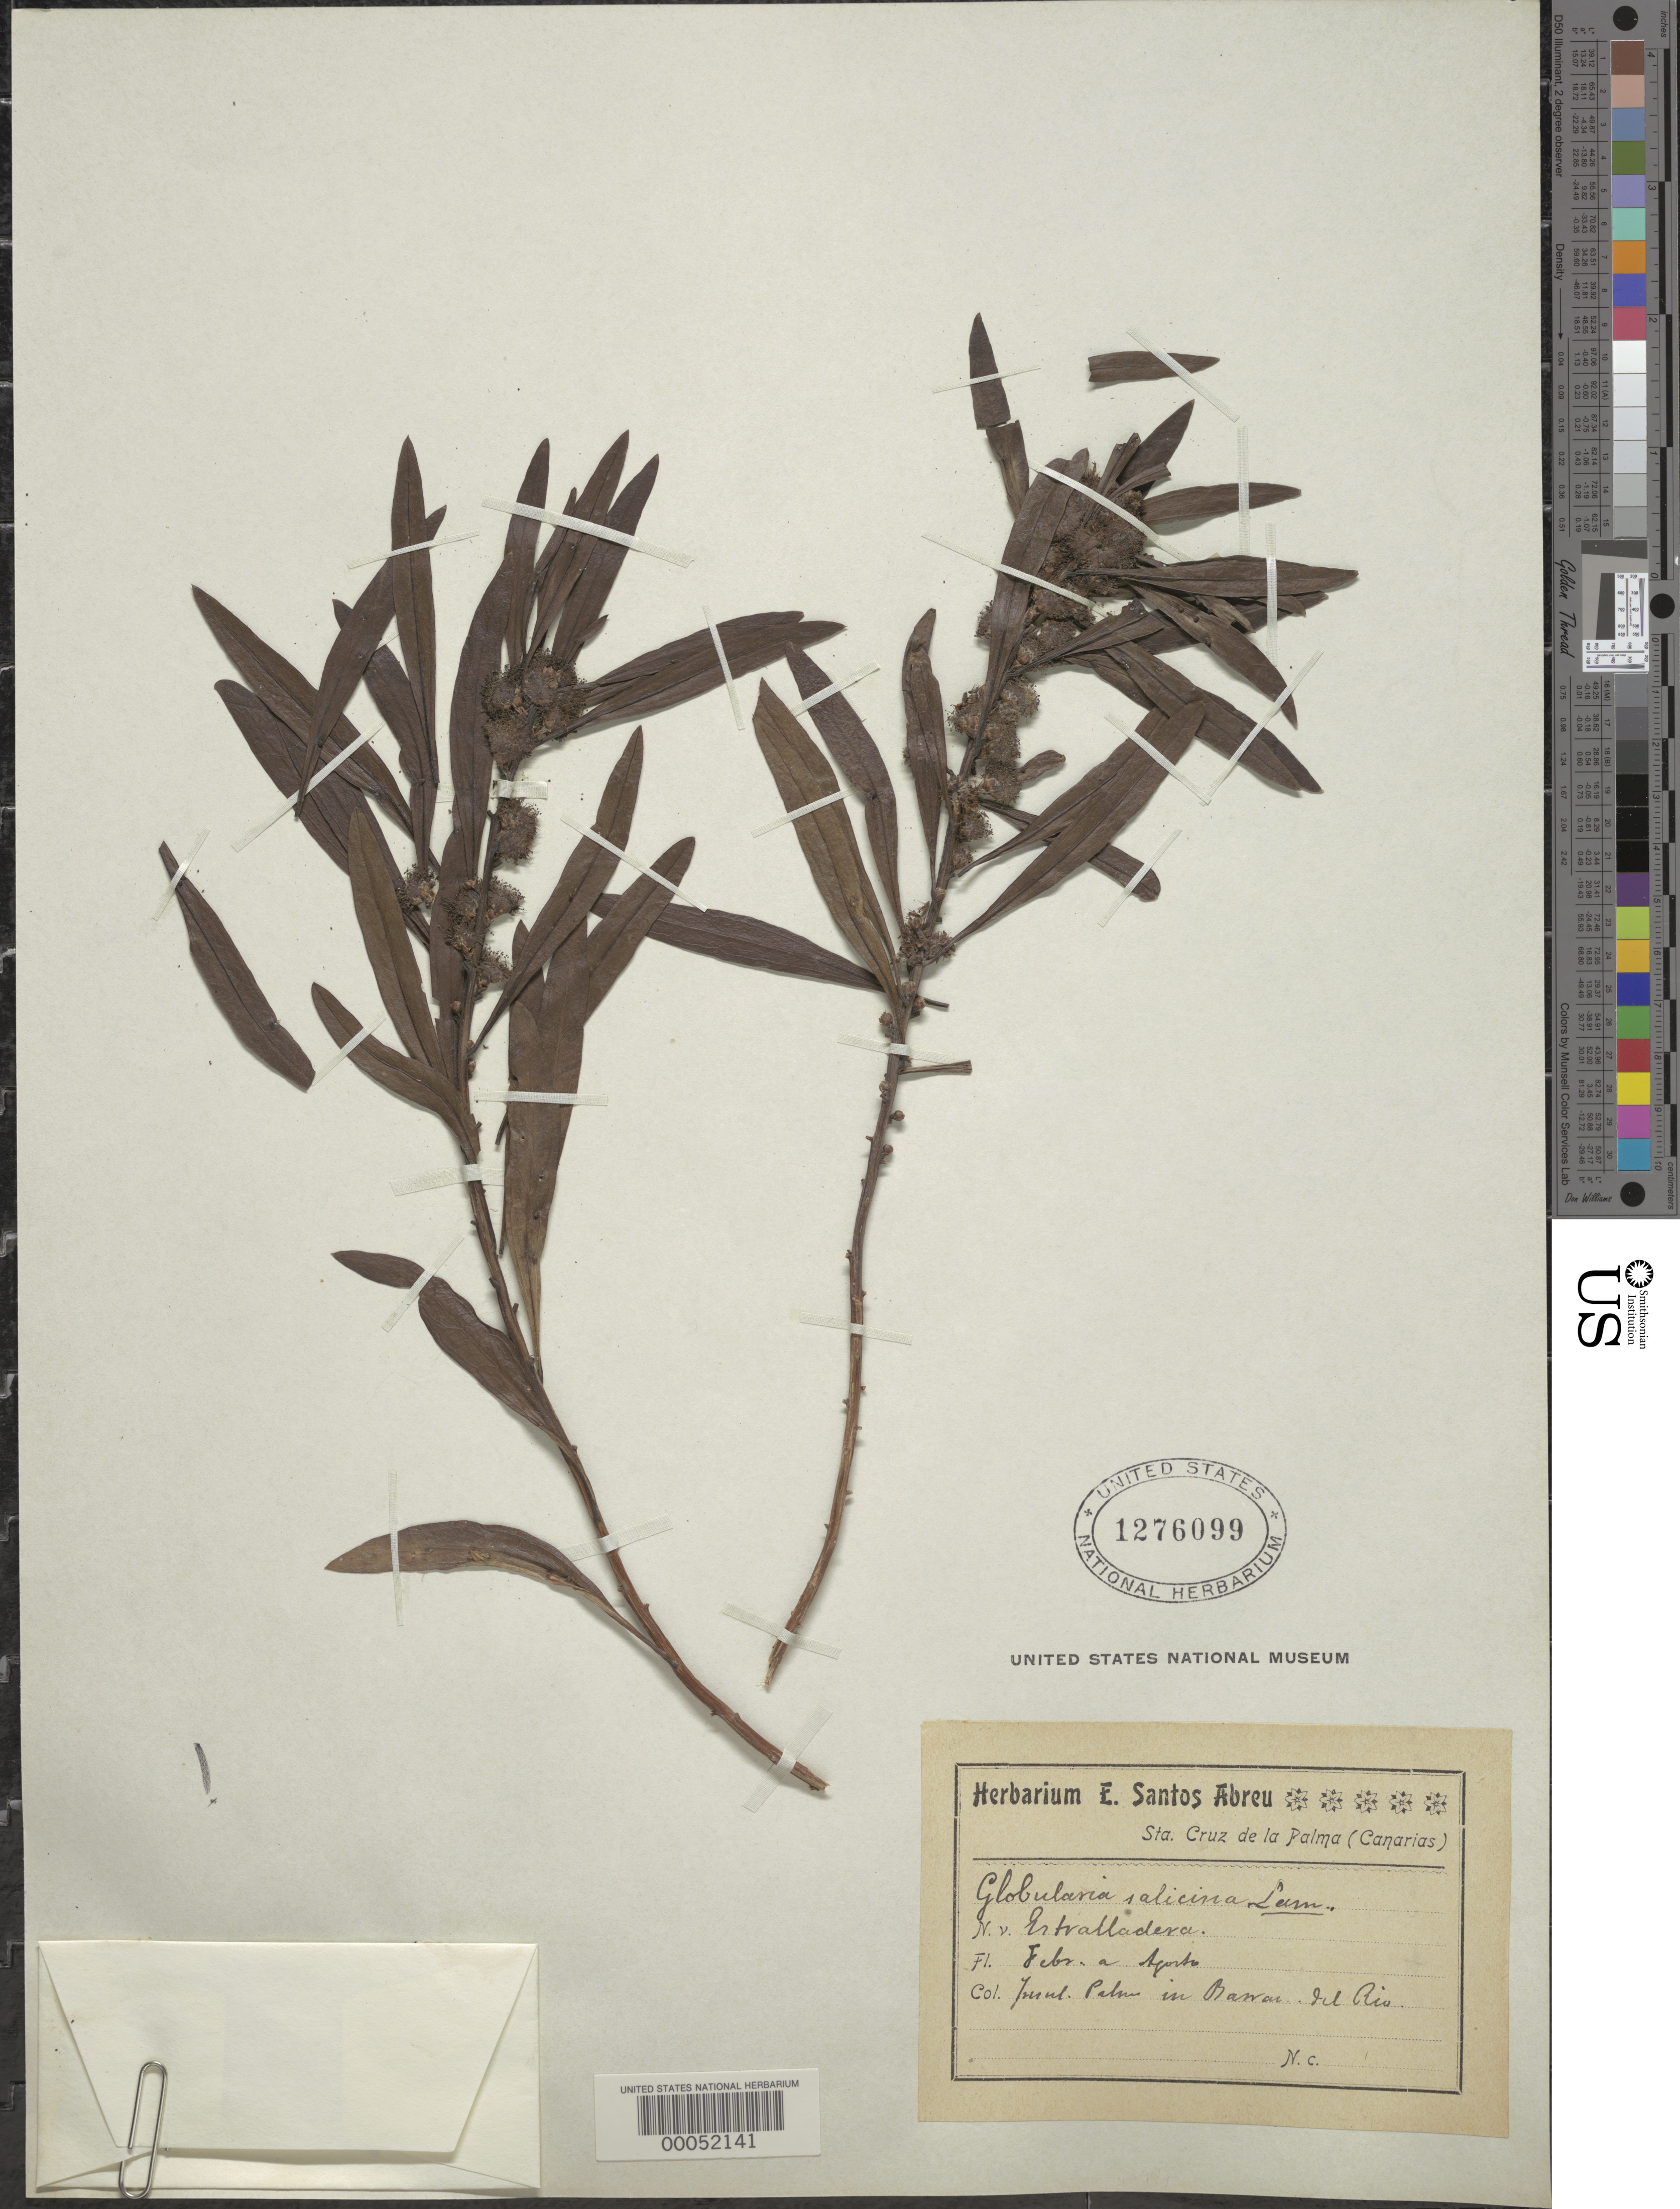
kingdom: Plantae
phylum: Tracheophyta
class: Magnoliopsida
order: Lamiales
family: Plantaginaceae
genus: Globularia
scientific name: Globularia longifolia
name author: Aiton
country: Spain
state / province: Canarias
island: Canary Is.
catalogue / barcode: US 1276099